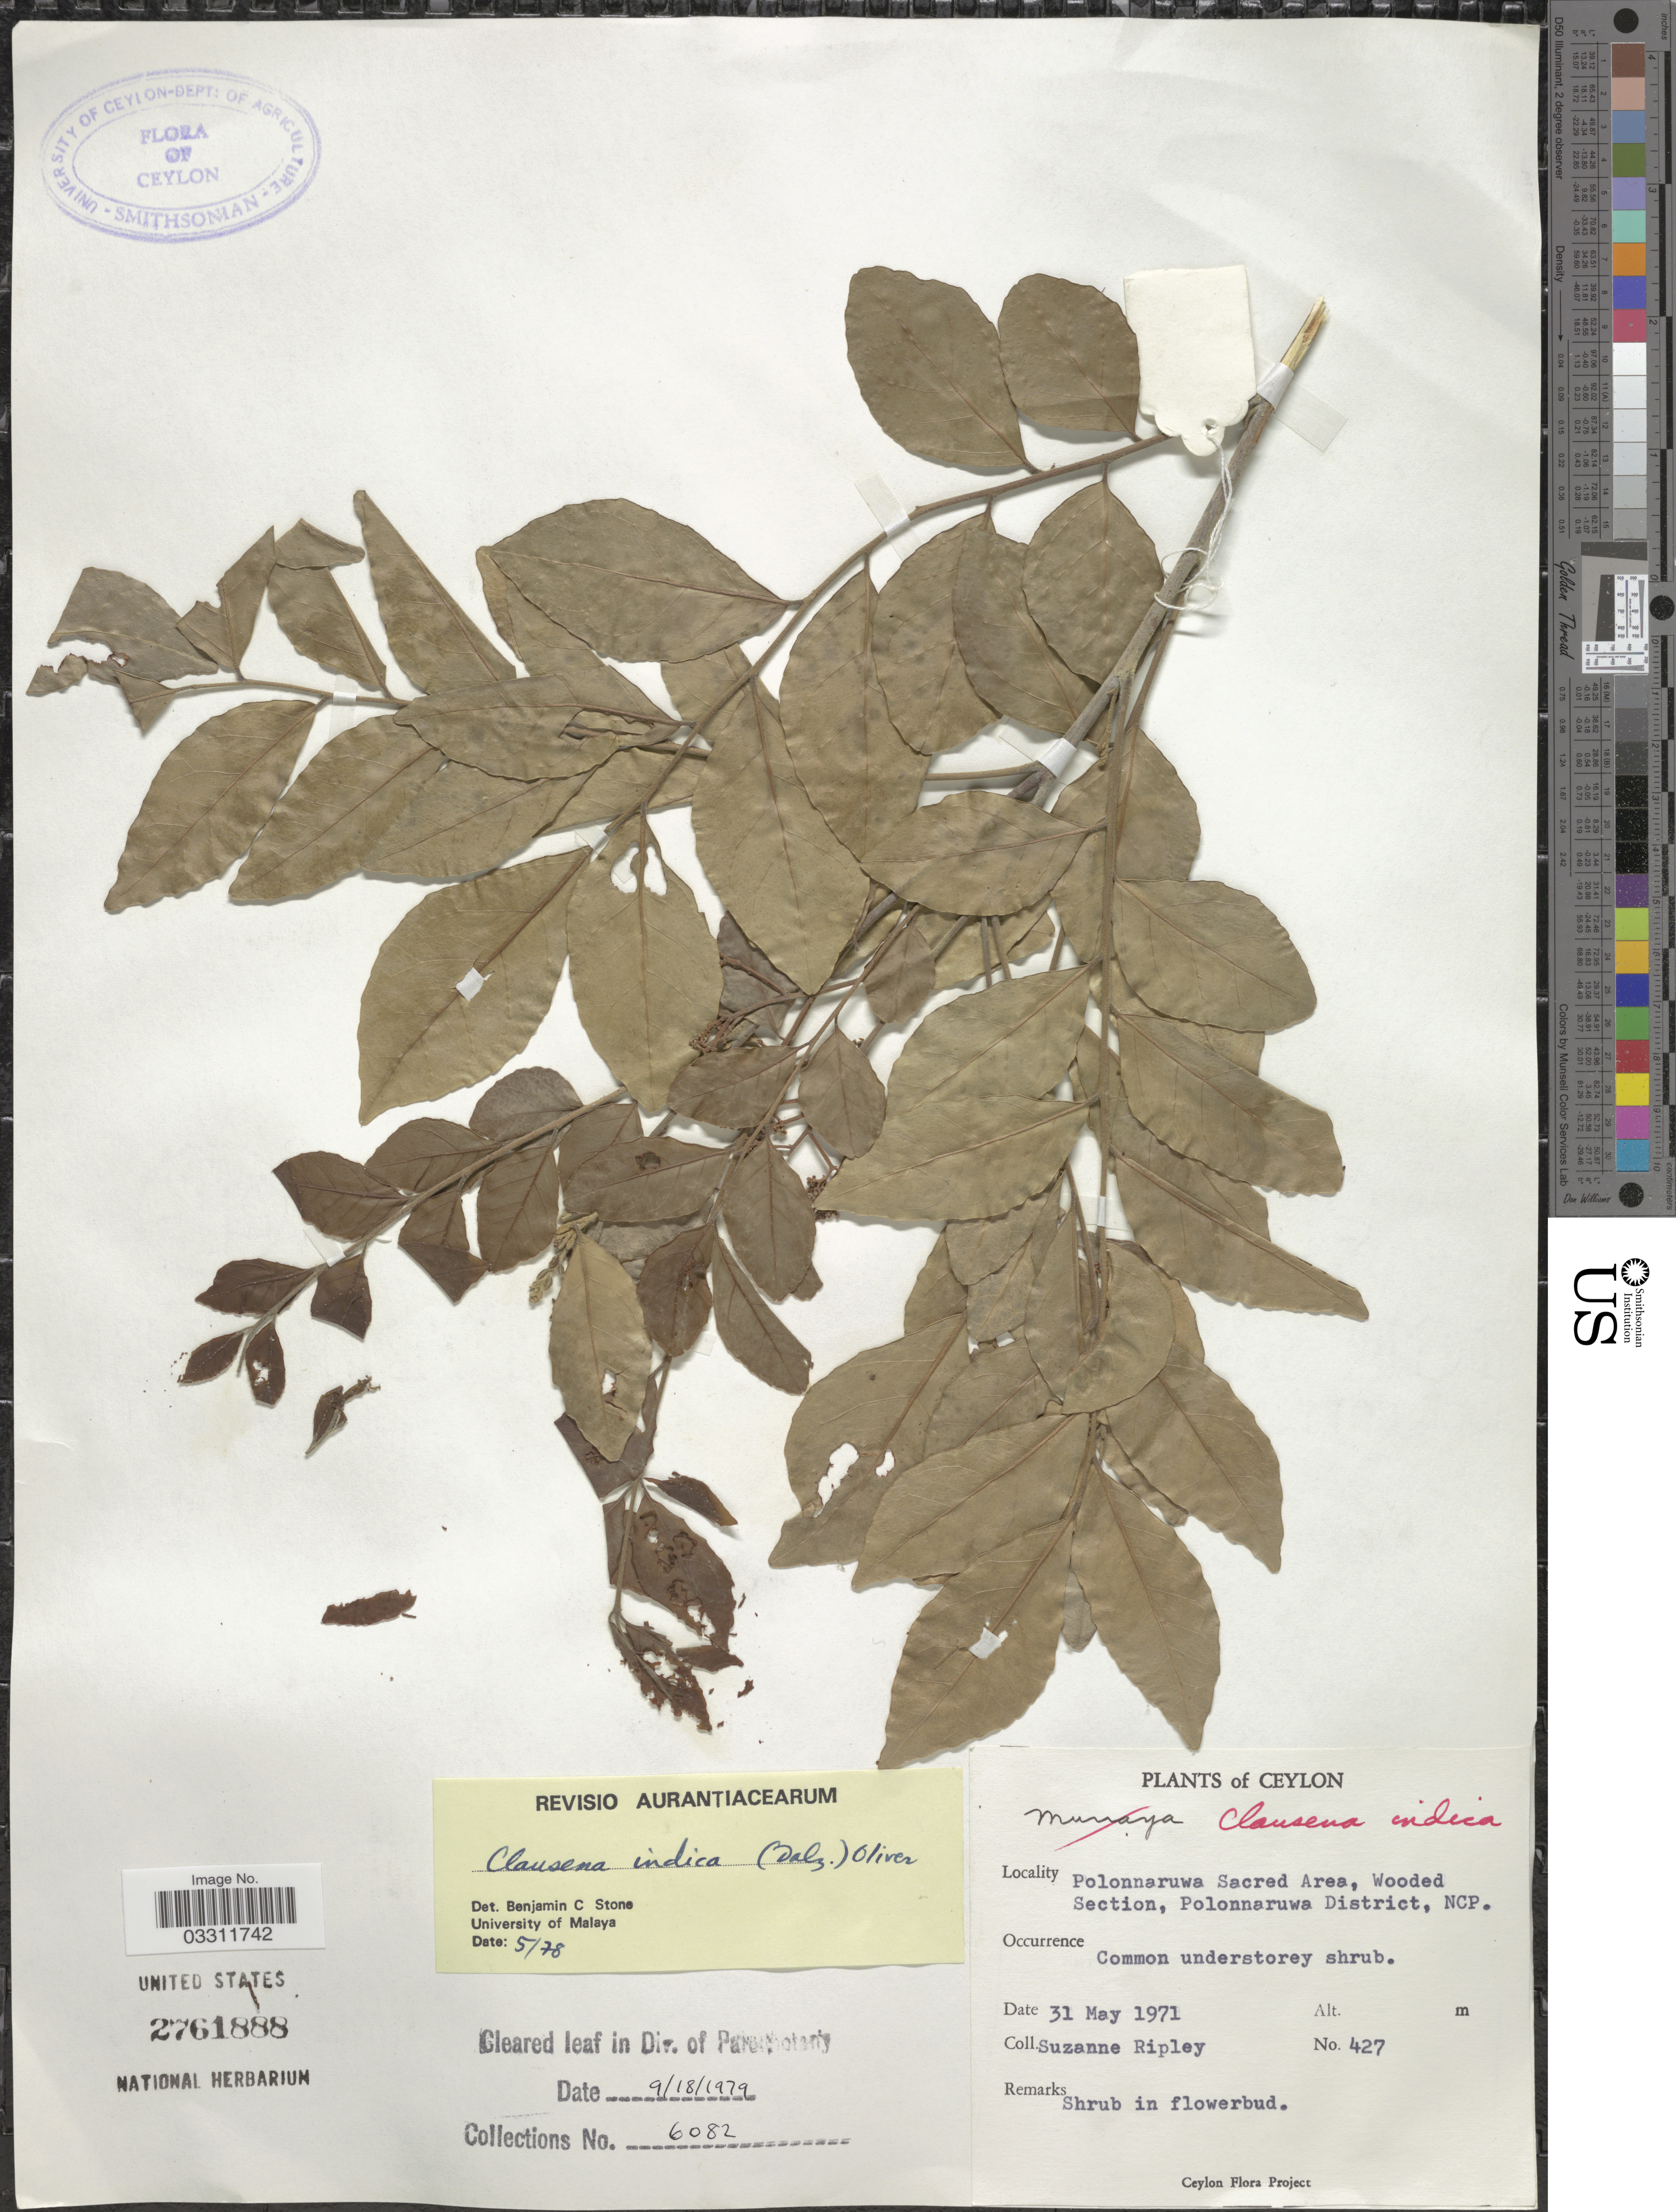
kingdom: Plantae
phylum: Tracheophyta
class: Magnoliopsida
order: Sapindales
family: Rutaceae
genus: Clausena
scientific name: Clausena indica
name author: (Dalzell) Oliv.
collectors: S. Ripley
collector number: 427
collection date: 1971-05-31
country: Sri Lanka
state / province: North Central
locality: Ceylon. Polonnaruwa Sacred Area, Wooded Section, Polonnaruwa District.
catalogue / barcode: US 2761888